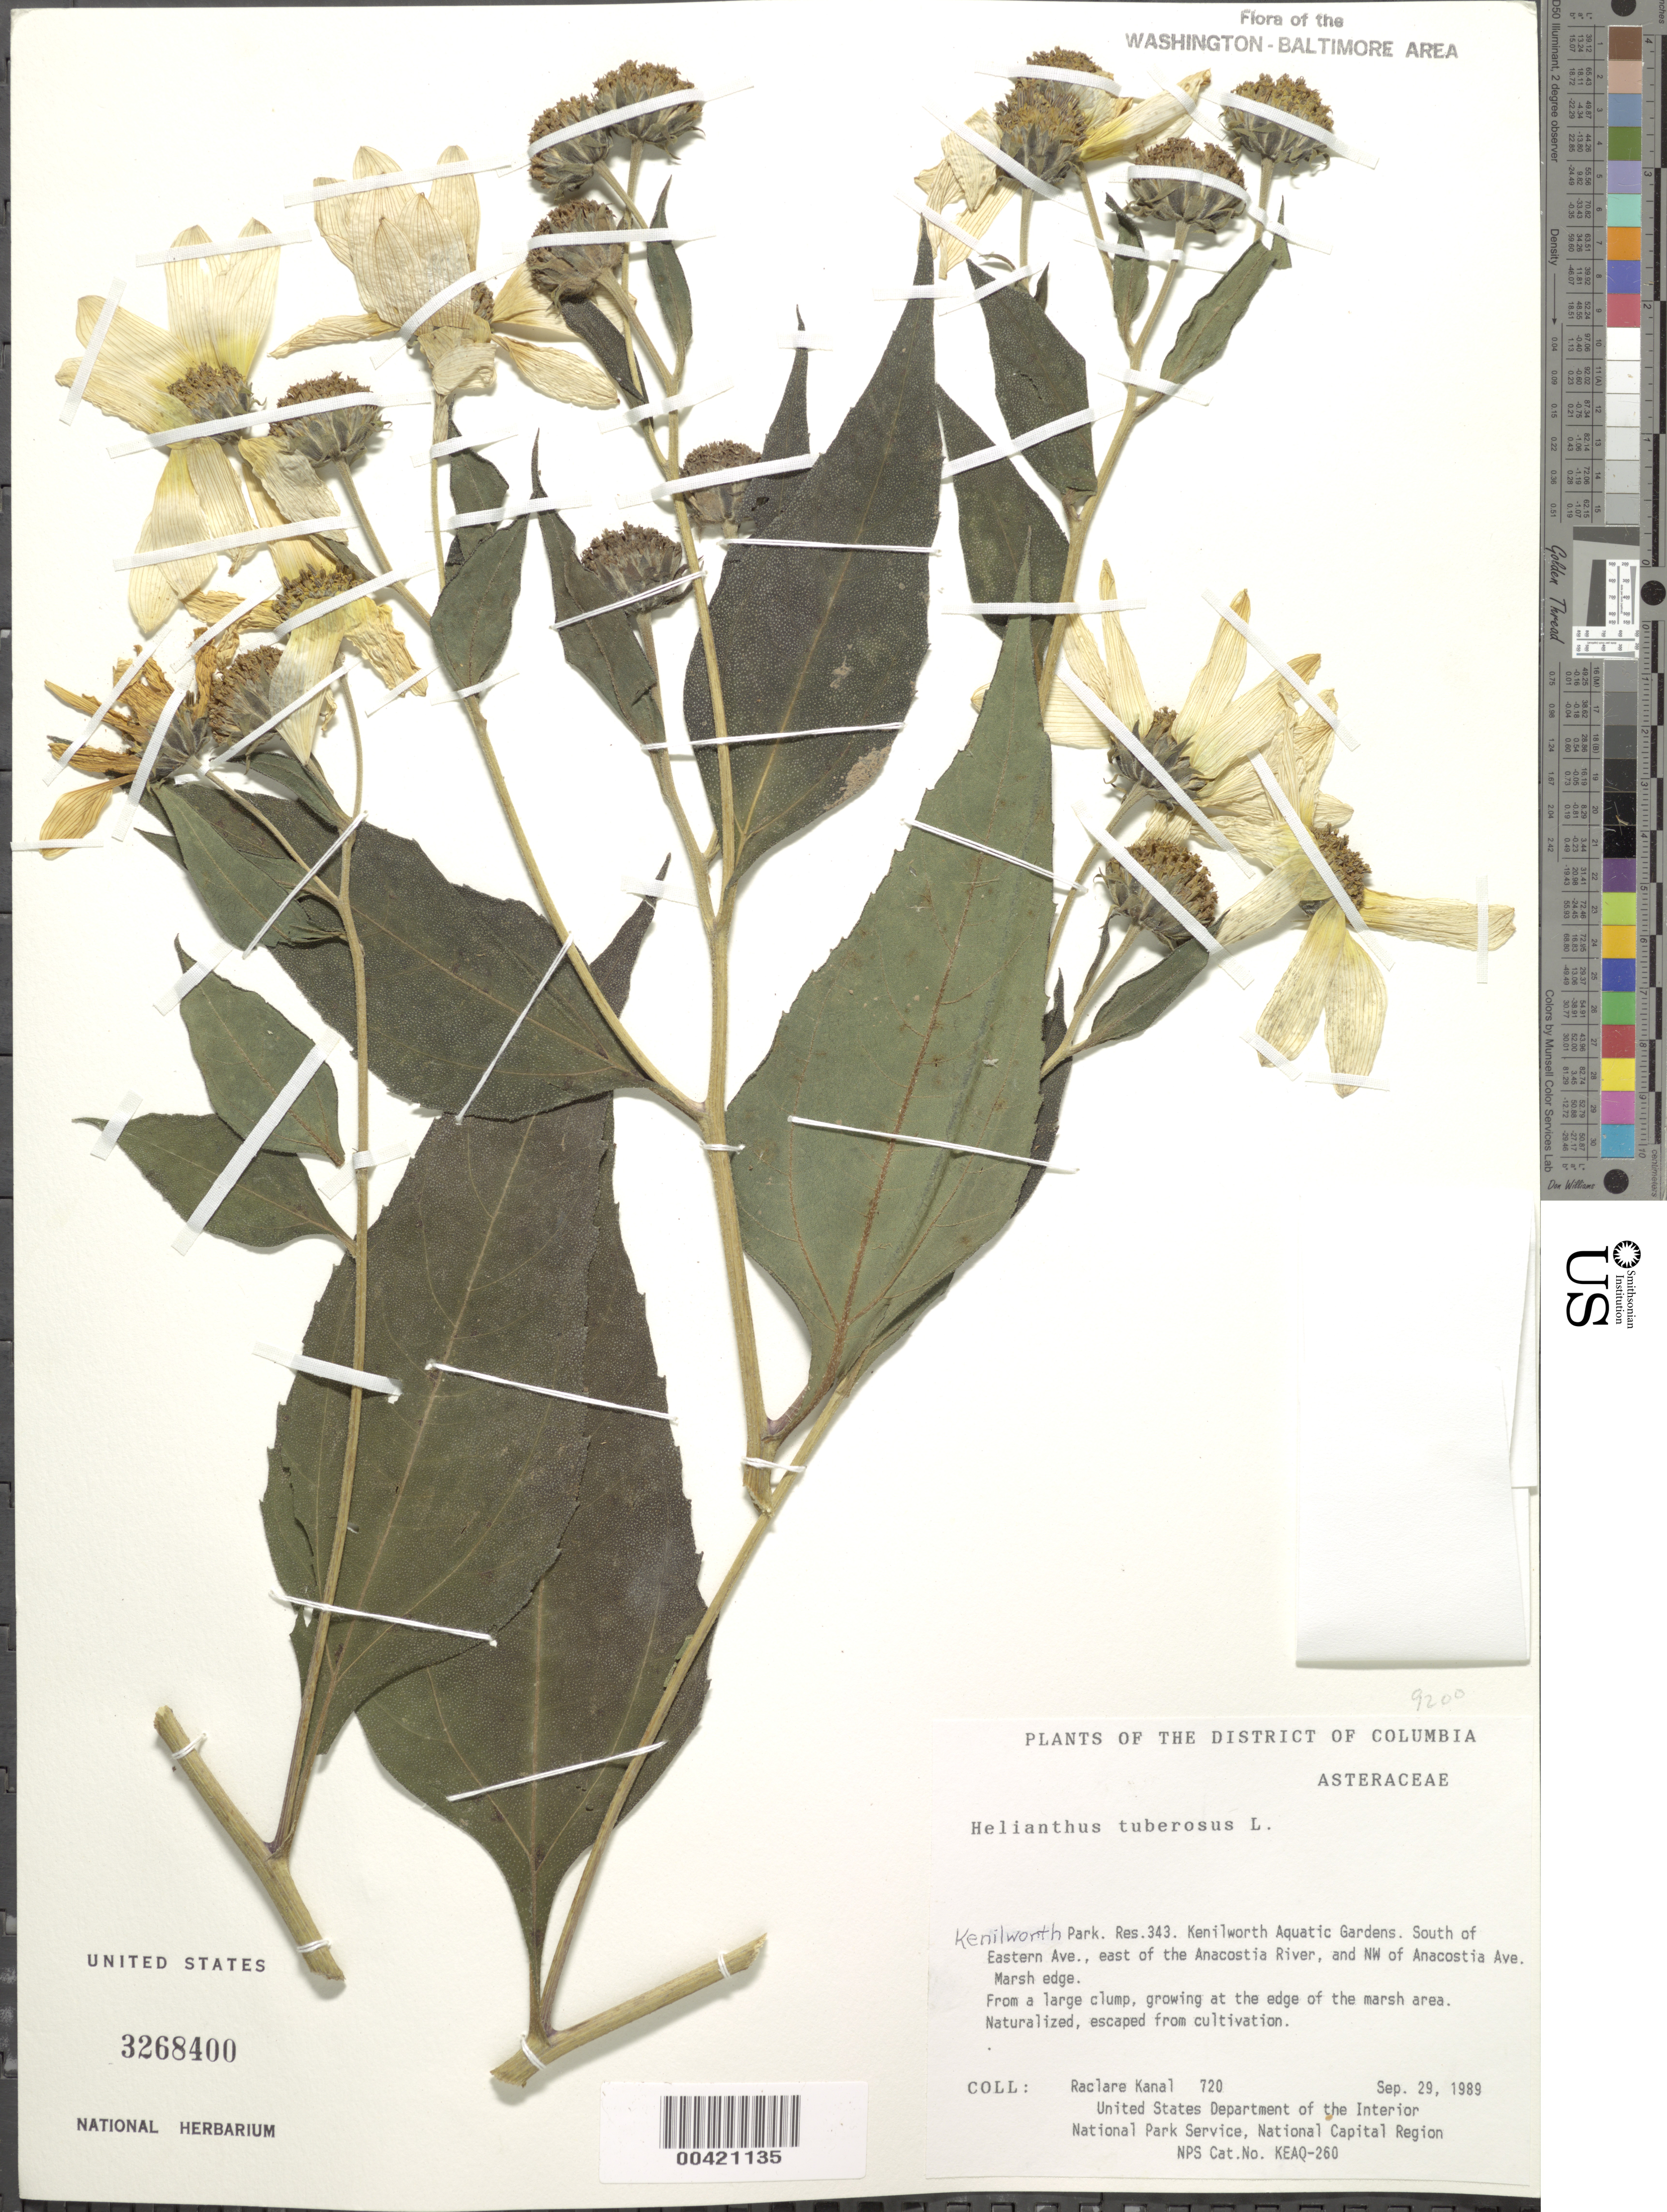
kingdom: Plantae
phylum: Tracheophyta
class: Magnoliopsida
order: Asterales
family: Asteraceae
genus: Helianthus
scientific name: Helianthus tuberosus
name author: L.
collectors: R. Kanal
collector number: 720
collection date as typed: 29 Sep 1989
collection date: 1989-09-29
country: United States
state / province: District of Columbia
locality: Kenilworth Park, S of Eastern Ave, E of Anacostia River, NW of Anacostia Ave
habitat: Marsh edge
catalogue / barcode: US 3268400